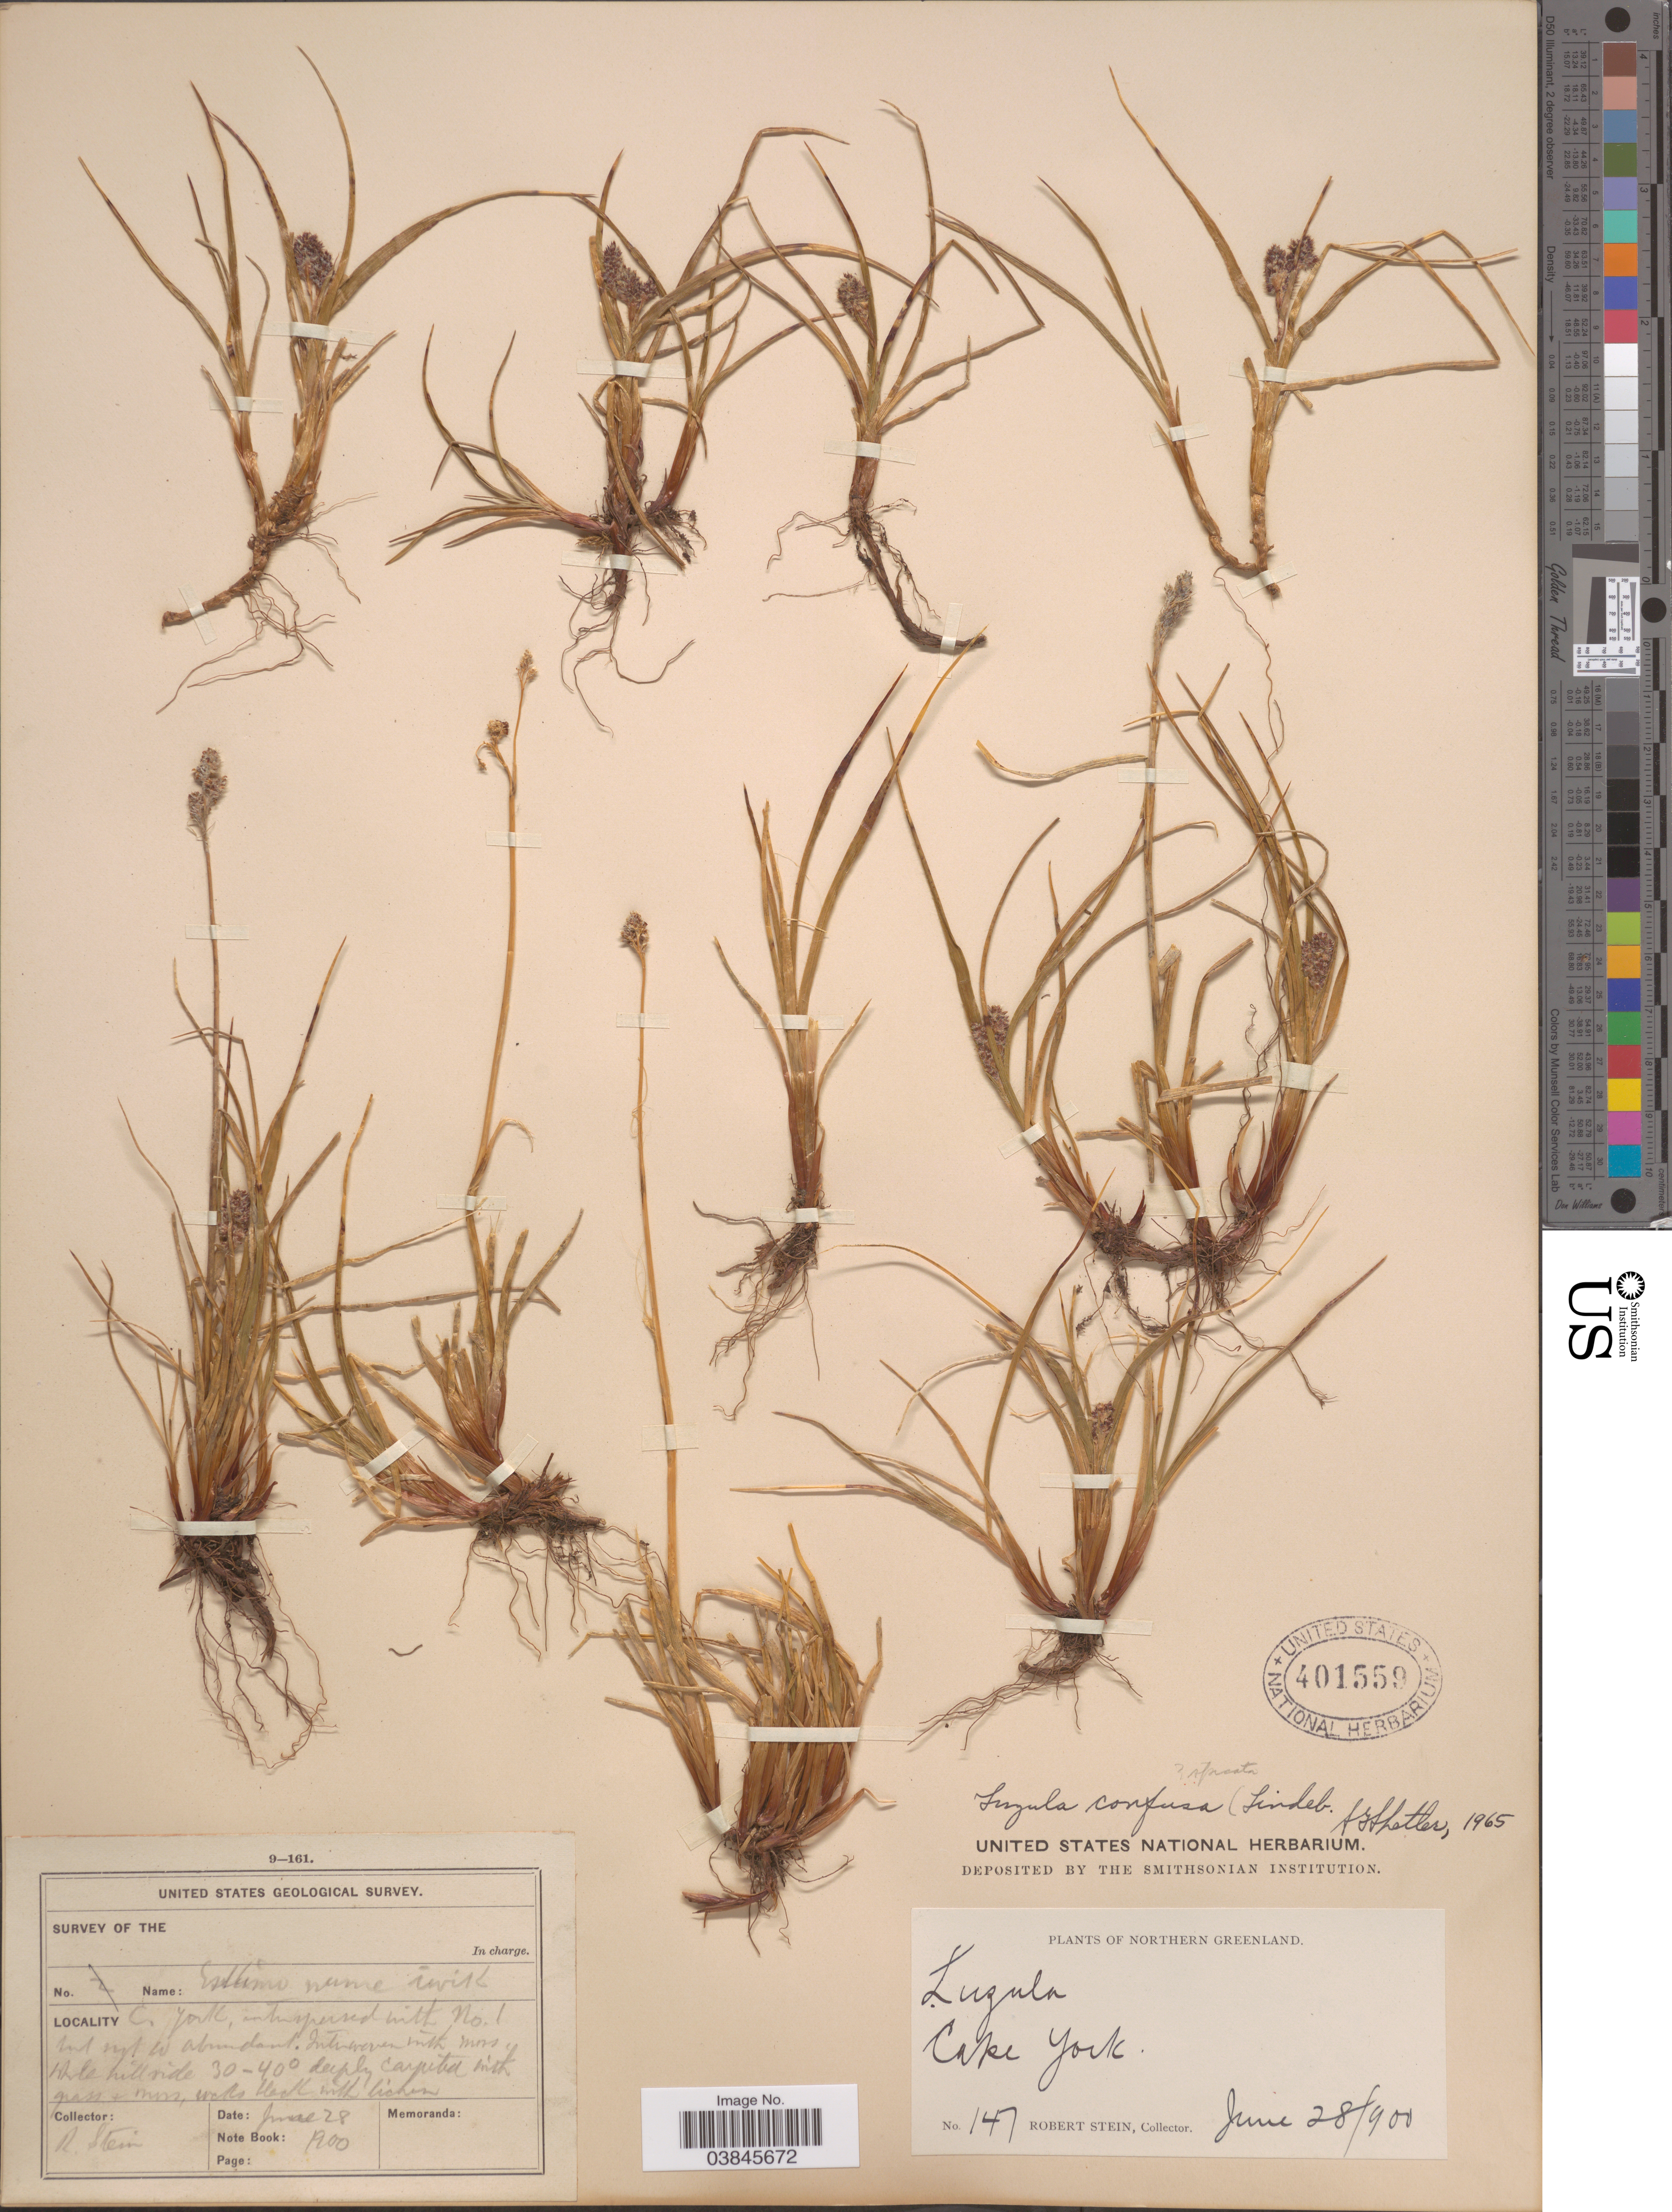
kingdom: Plantae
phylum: Tracheophyta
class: Liliopsida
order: Poales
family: Juncaceae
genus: Luzula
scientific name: Luzula confusa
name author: Lindeb.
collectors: R. Stein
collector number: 147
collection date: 1900-06-28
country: Greenland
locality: Northern Greenland. Cape York.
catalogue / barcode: US 401559